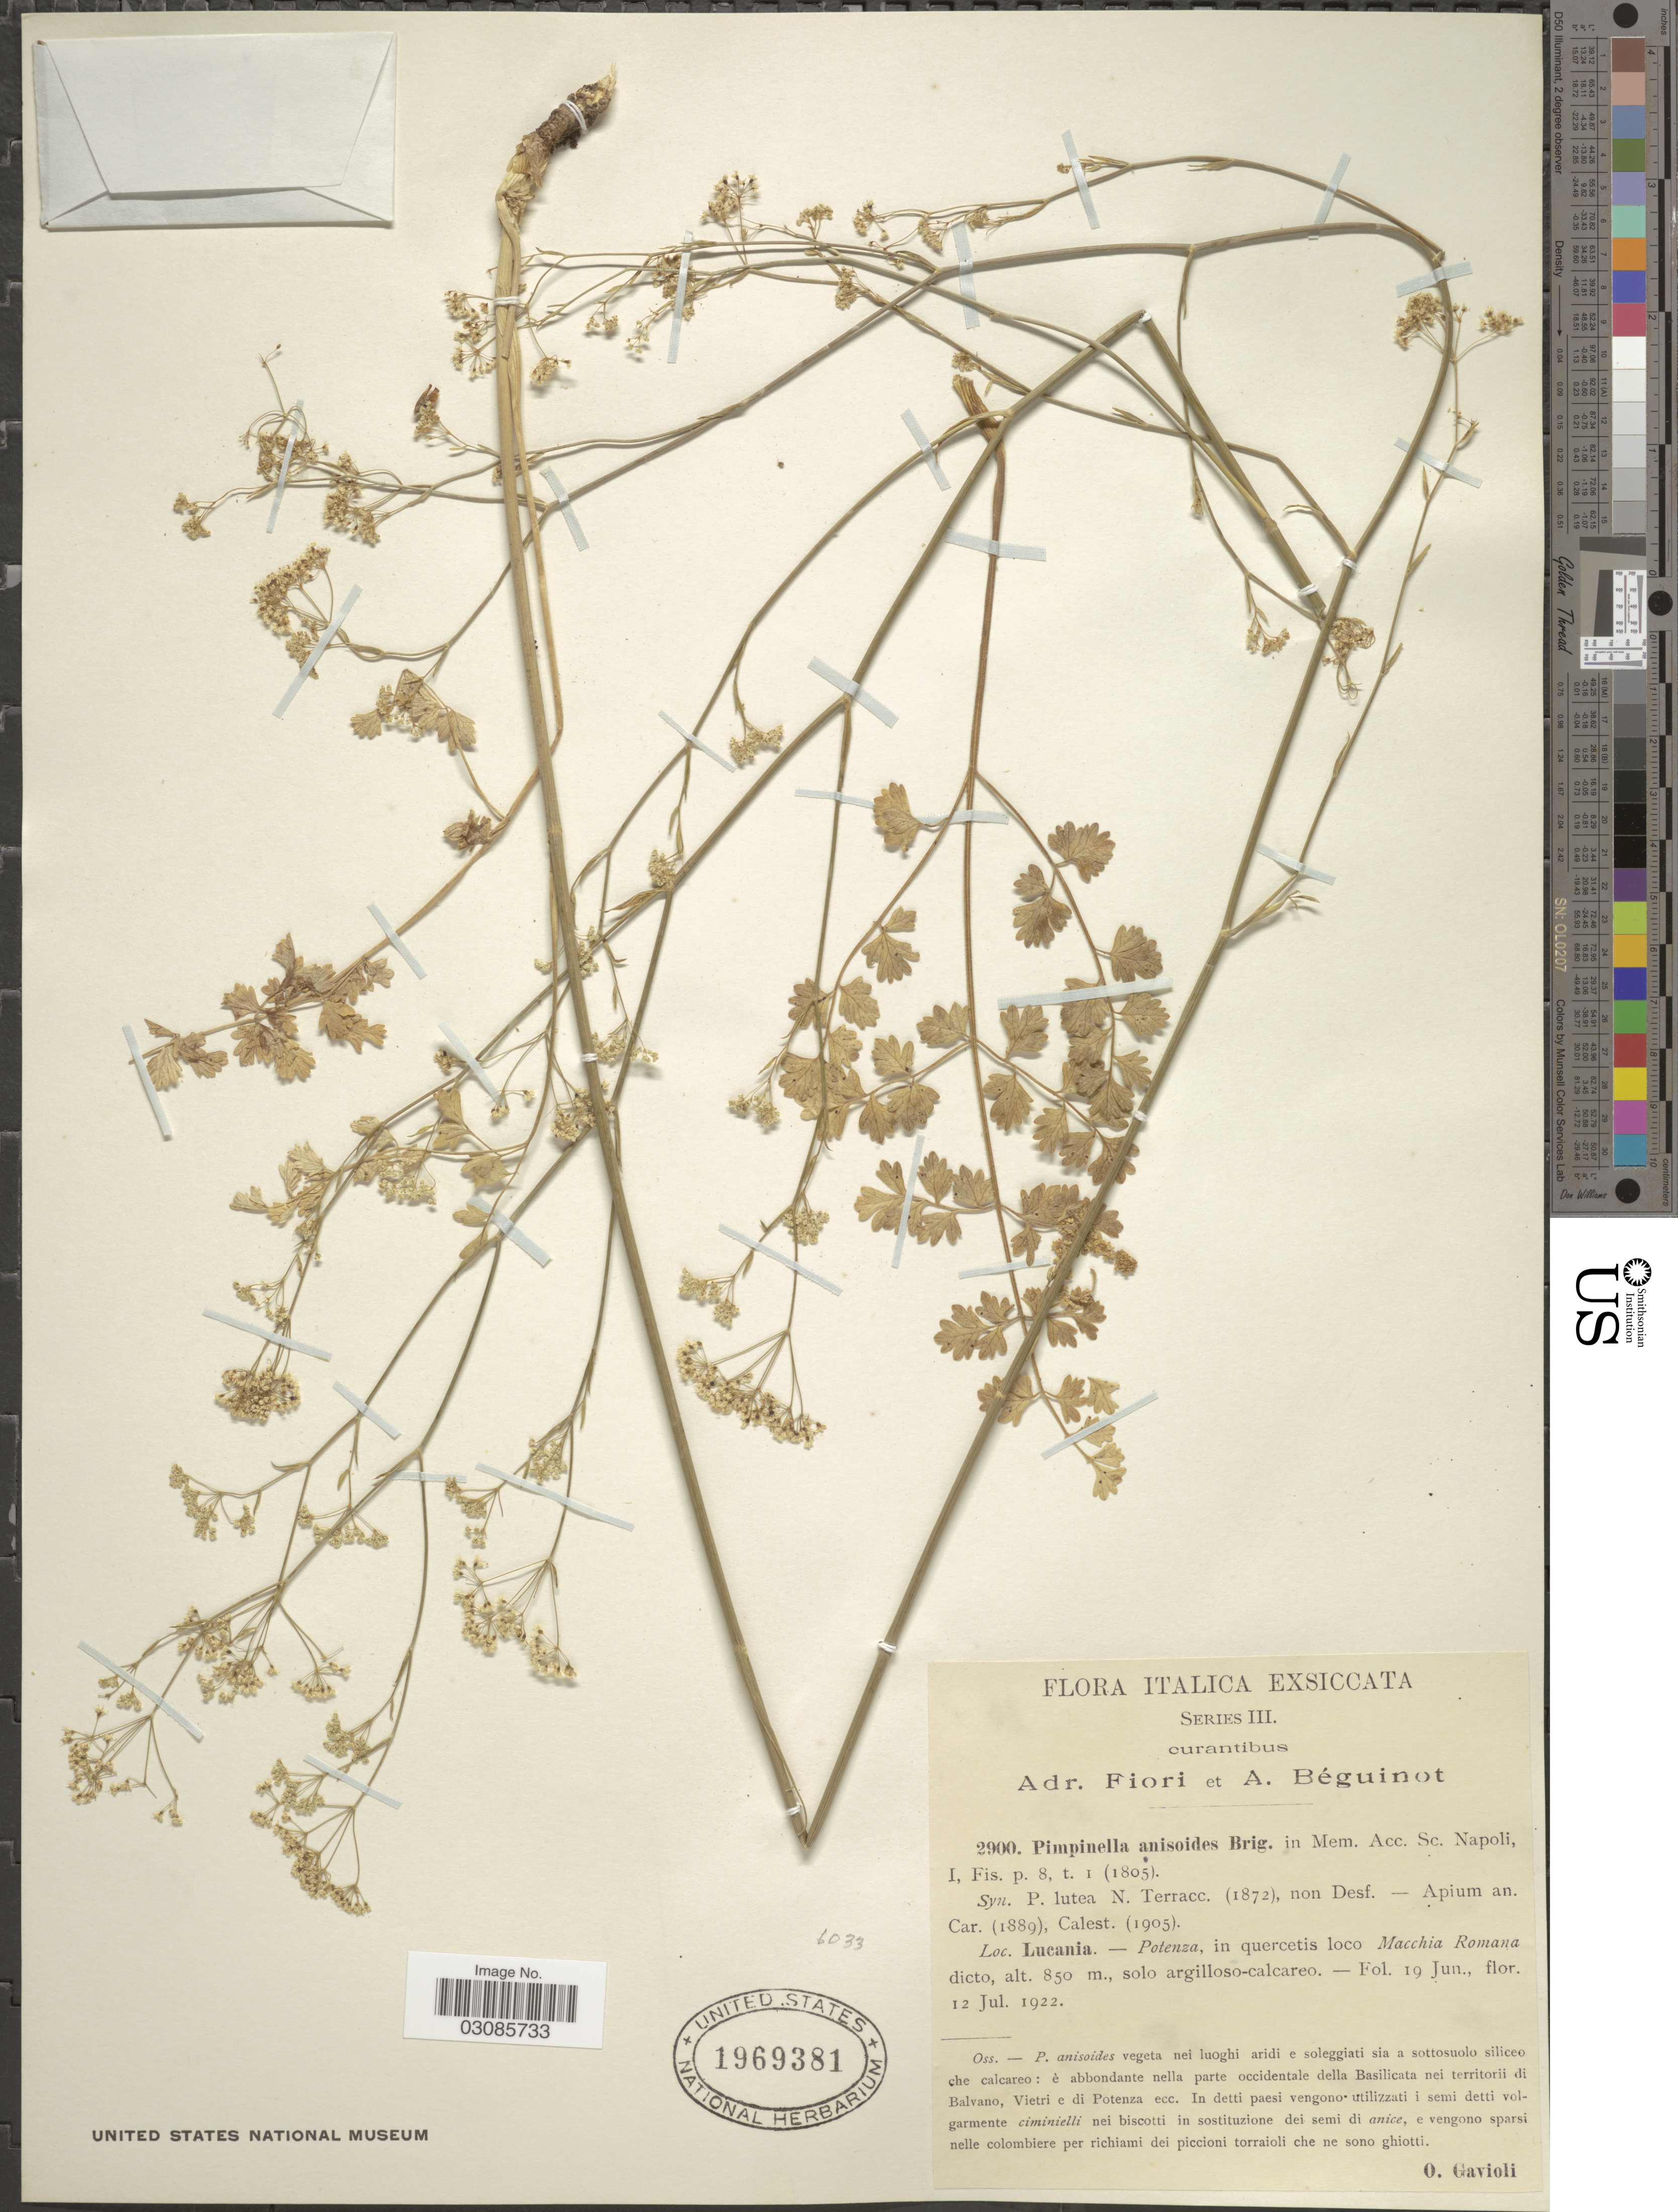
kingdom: Plantae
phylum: Tracheophyta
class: Magnoliopsida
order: Apiales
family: Apiaceae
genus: Pimpinella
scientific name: Pimpinella anisoides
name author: V. Brig.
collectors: O. Gavioli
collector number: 2900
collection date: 1922-06-19/1922-07-12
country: Italy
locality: Italica. Lucania. - Potenza, in quercetis loco Macchia Romana dicto.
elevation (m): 850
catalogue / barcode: US 1969381